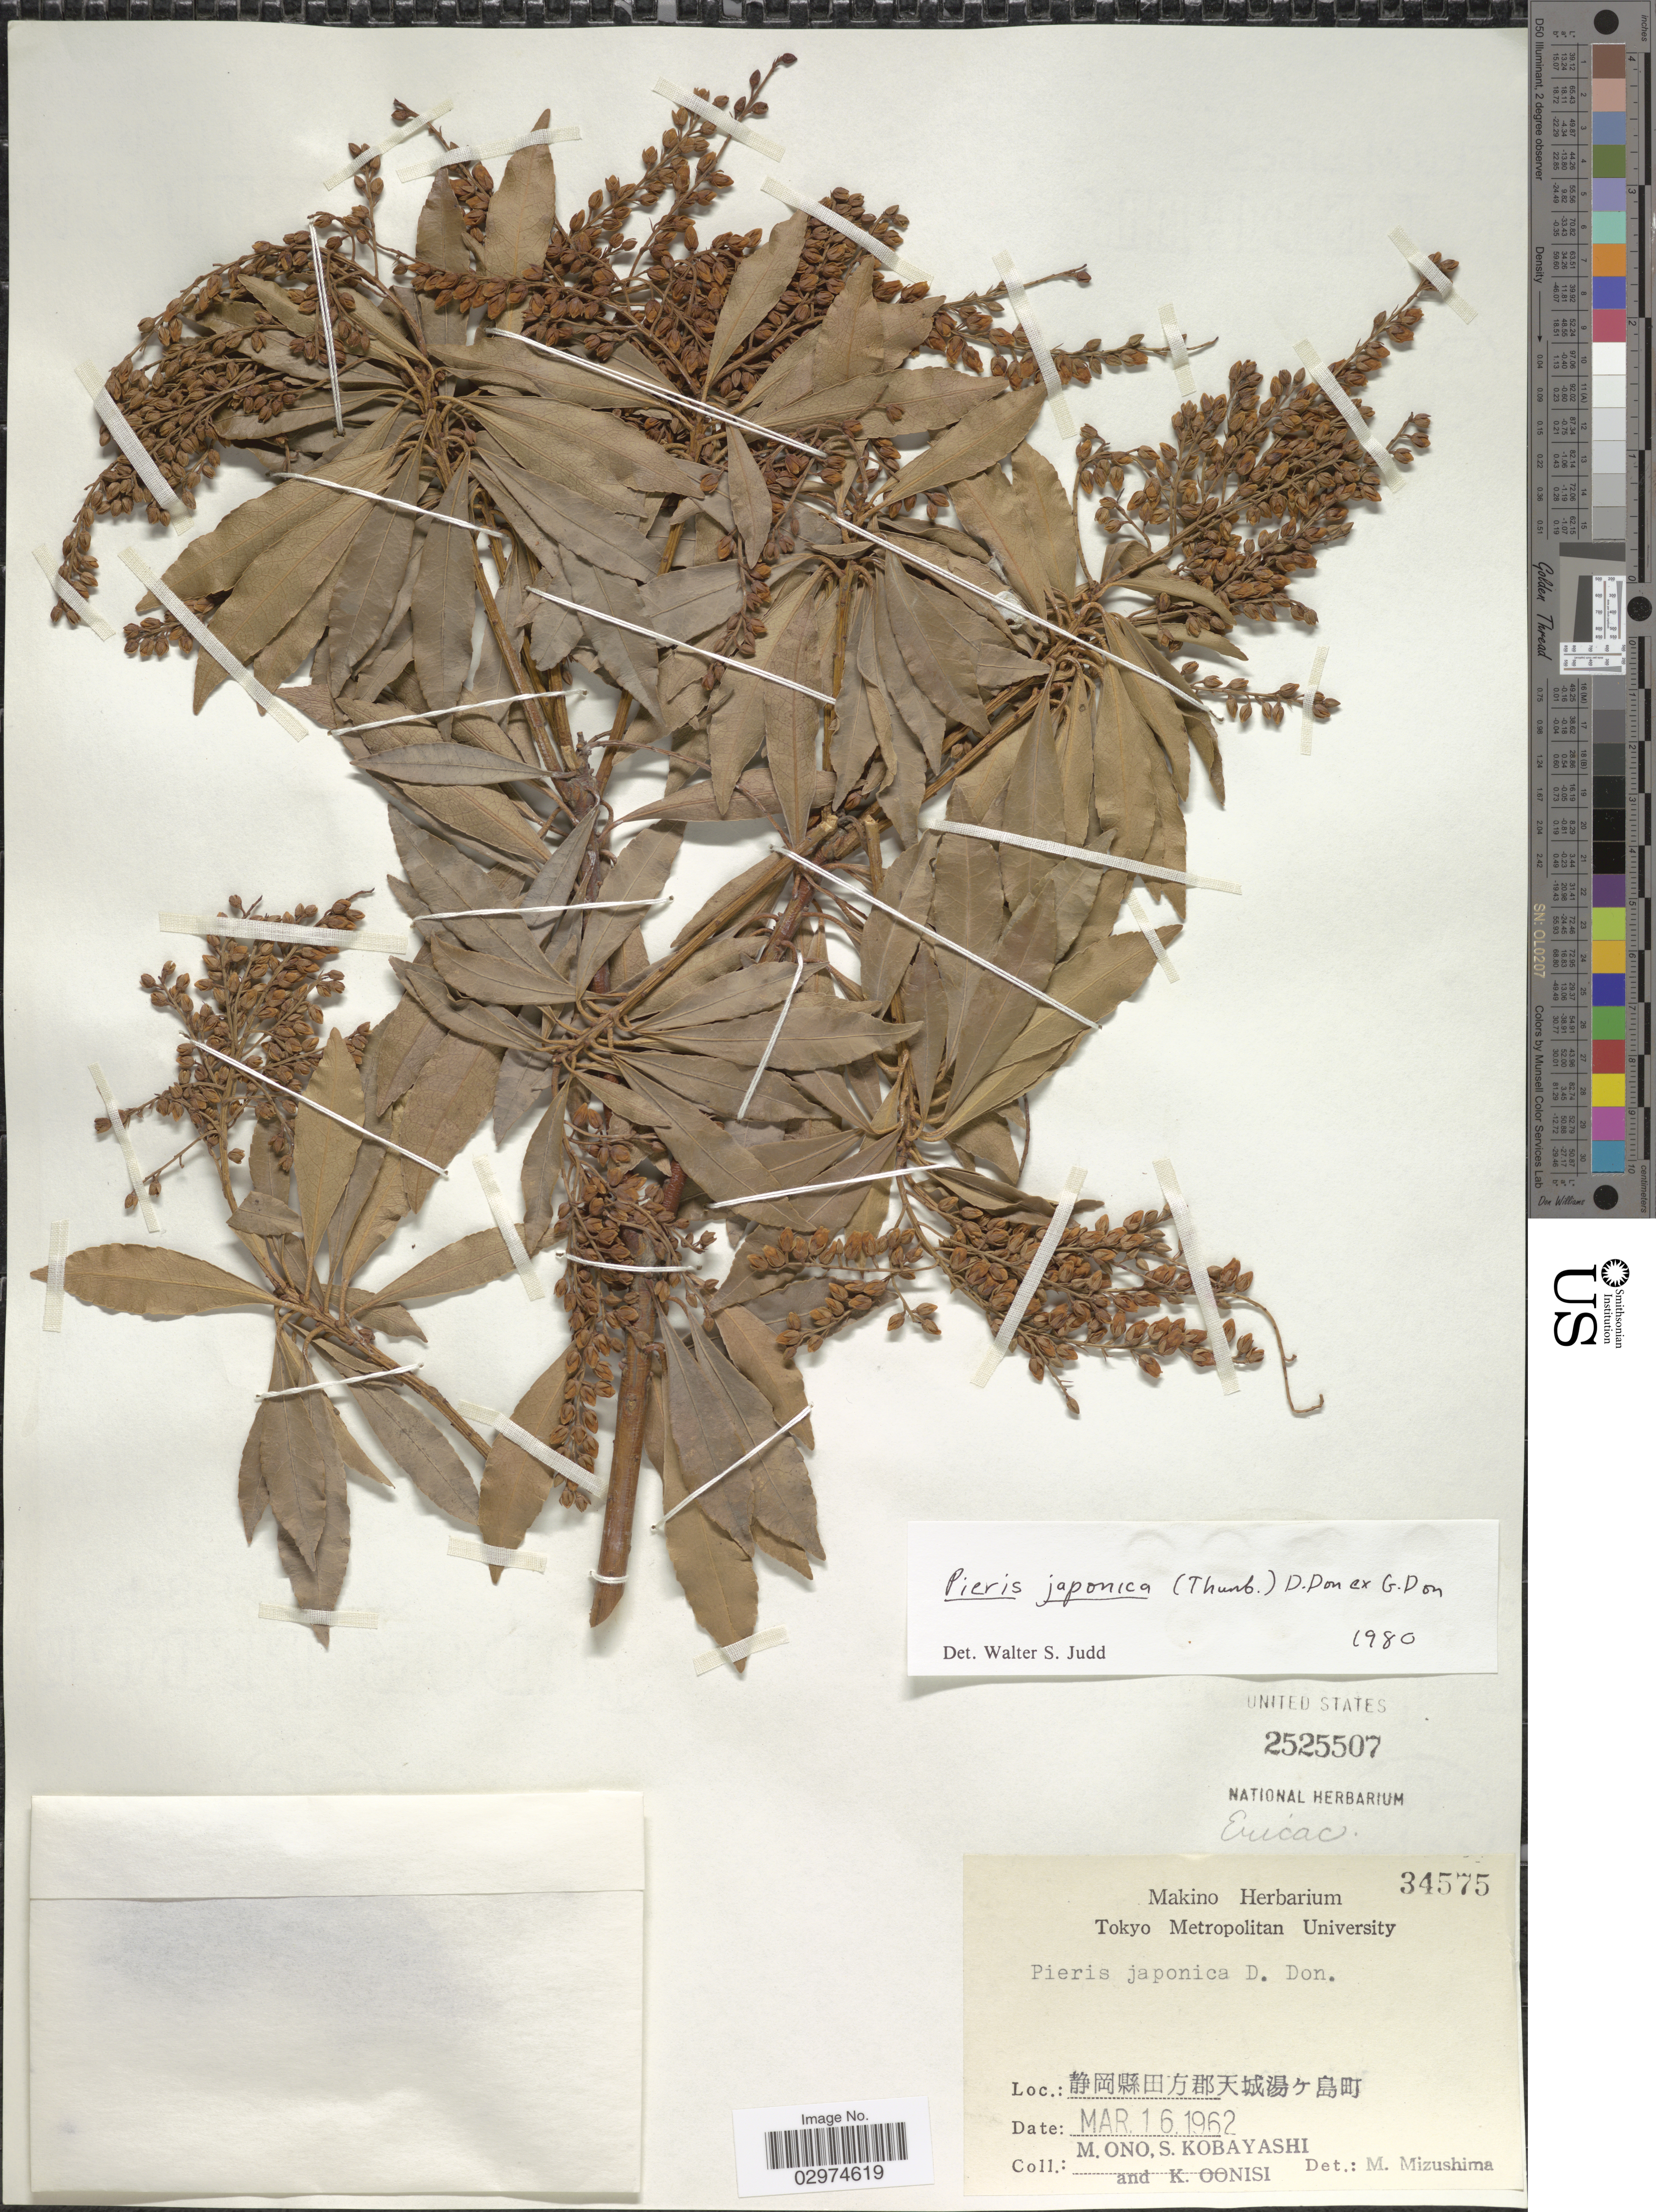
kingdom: Plantae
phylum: Tracheophyta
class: Magnoliopsida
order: Ericales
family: Ericaceae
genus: Pieris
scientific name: Pieris japonica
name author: (Thunb.) D. Don ex G. Don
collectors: M. Ono, S. Kobayashi & K. Oonisi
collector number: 34575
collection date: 1962-03-16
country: Japan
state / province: Tokyo, Federal City of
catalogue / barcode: US 2525507